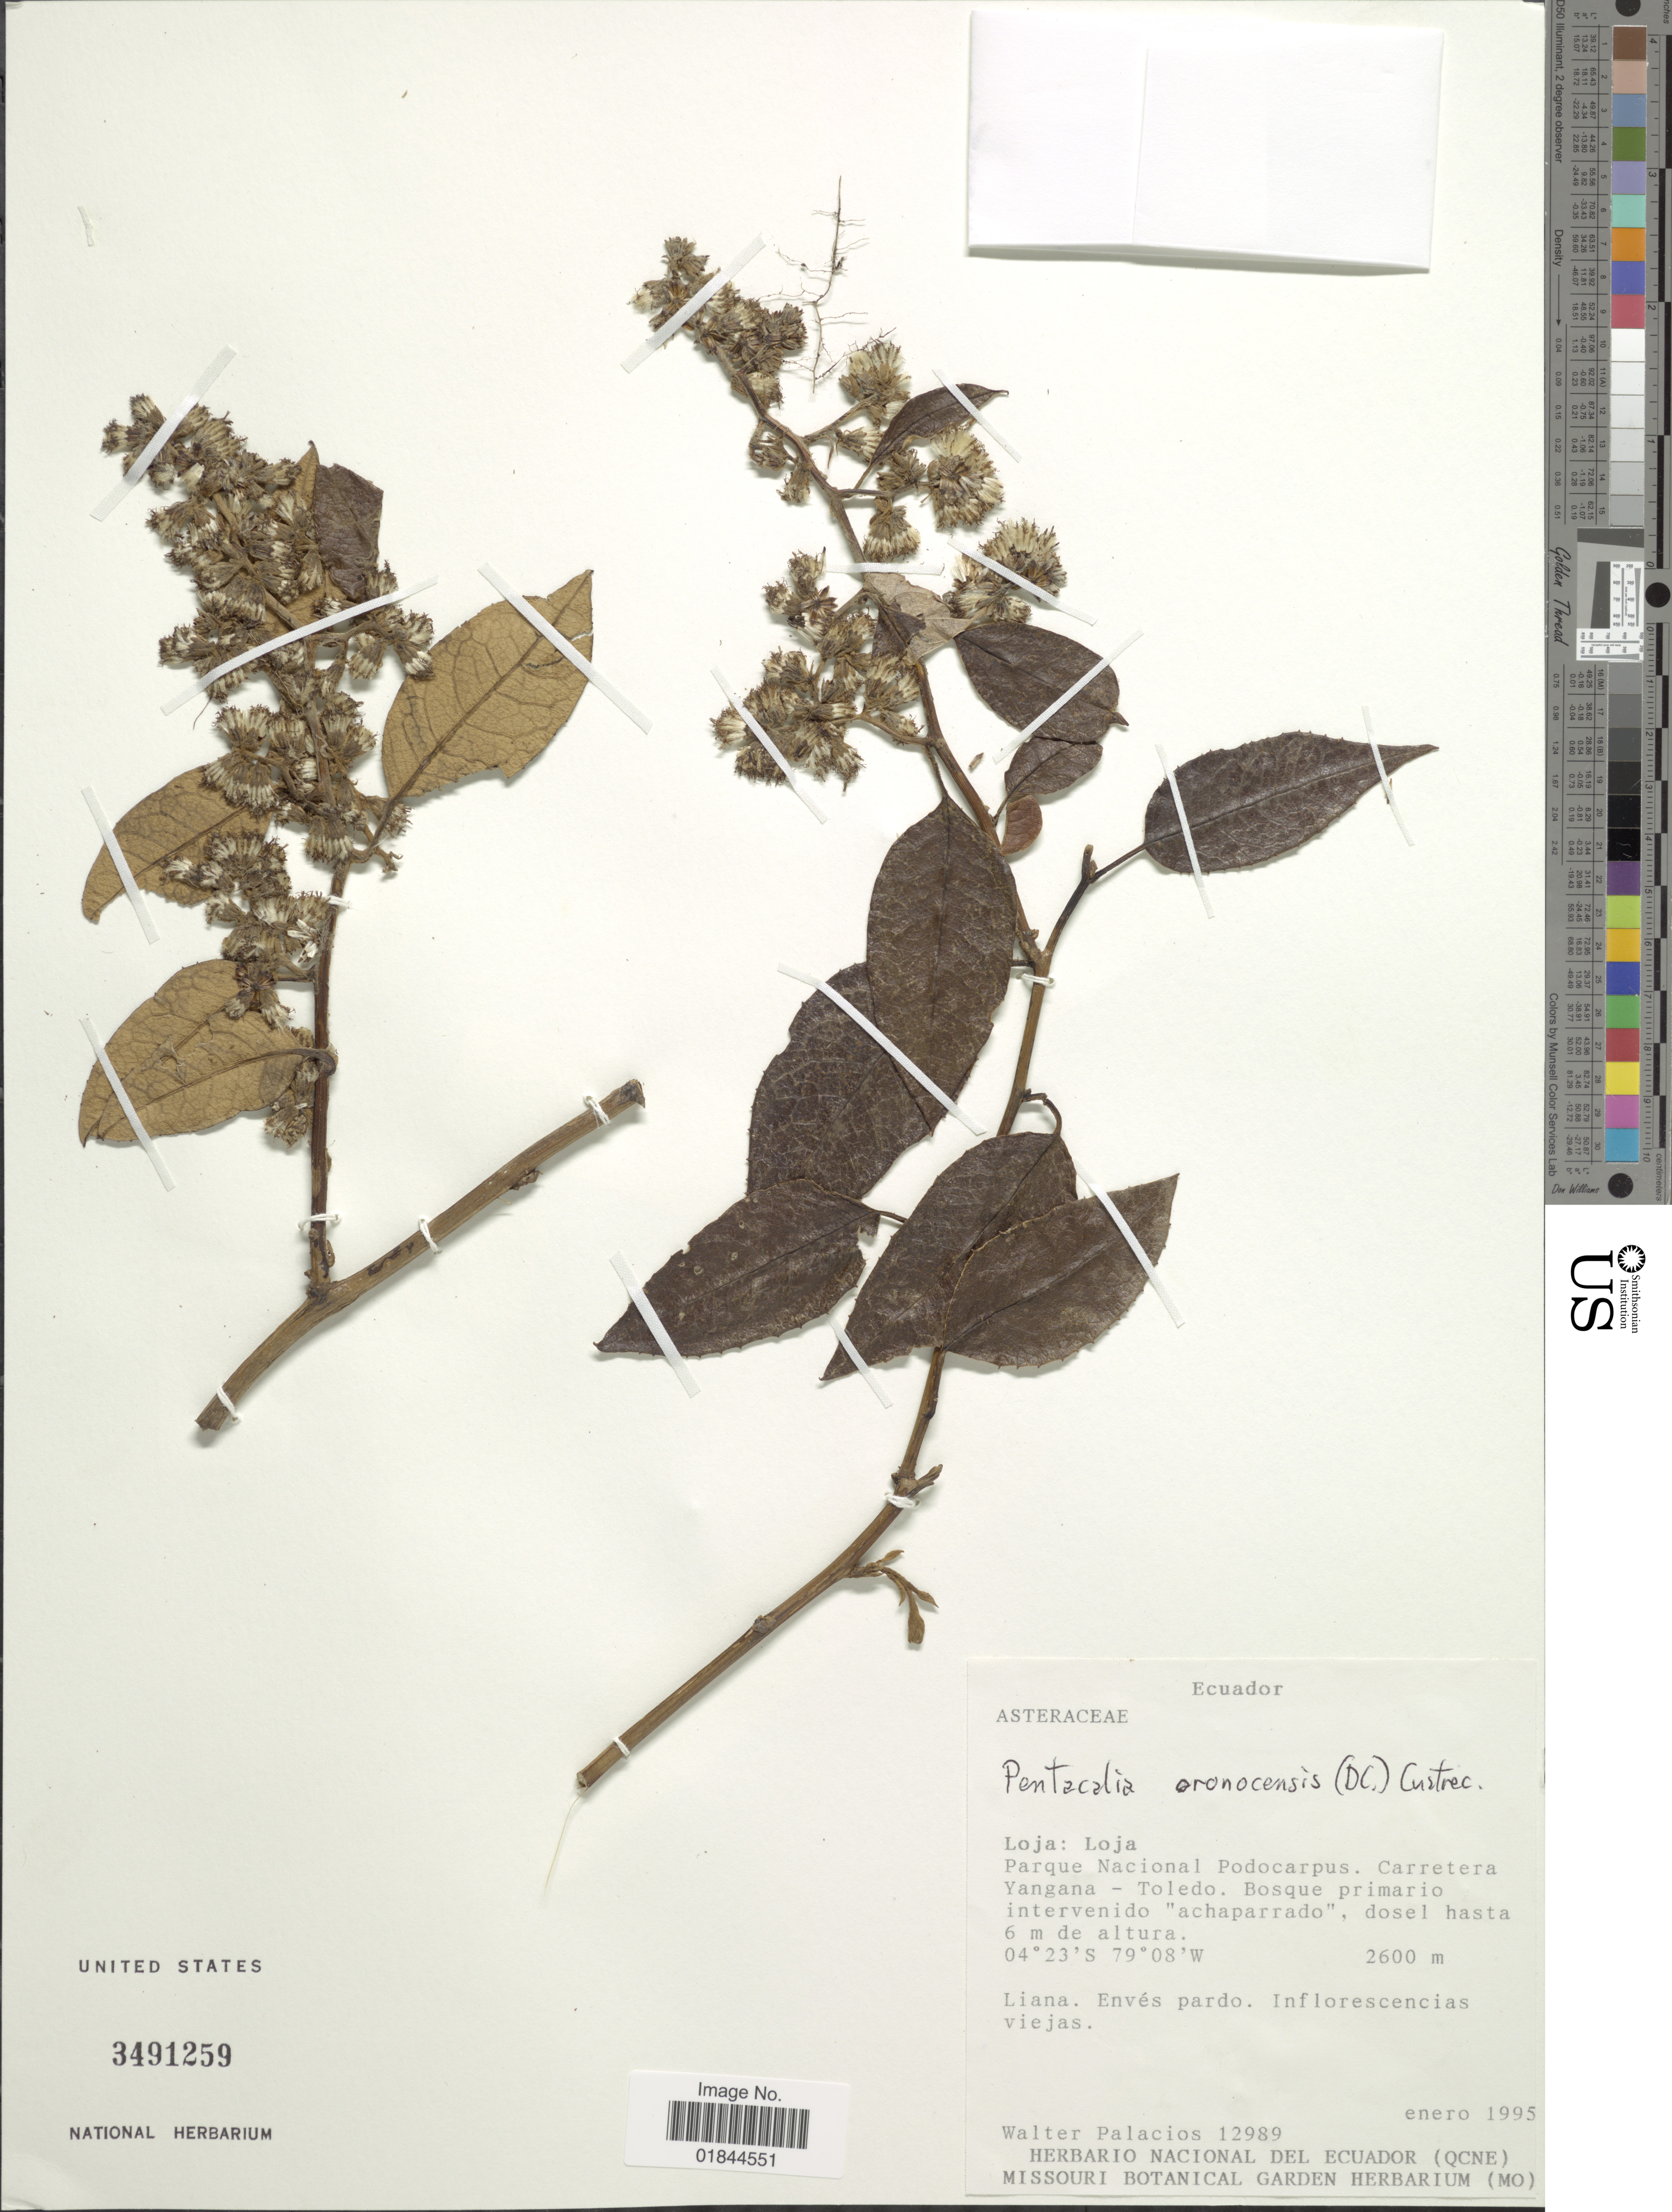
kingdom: Plantae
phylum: Tracheophyta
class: Magnoliopsida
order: Asterales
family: Asteraceae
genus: Pentacalia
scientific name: Pentacalia oronocensis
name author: (DC.) Cuatrec.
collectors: W. Palacios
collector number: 12989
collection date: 1995-01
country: Ecuador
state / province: Loja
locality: Parque Nacional Podocarpus, Carretera Yangana- toledo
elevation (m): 2600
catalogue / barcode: US 3491259